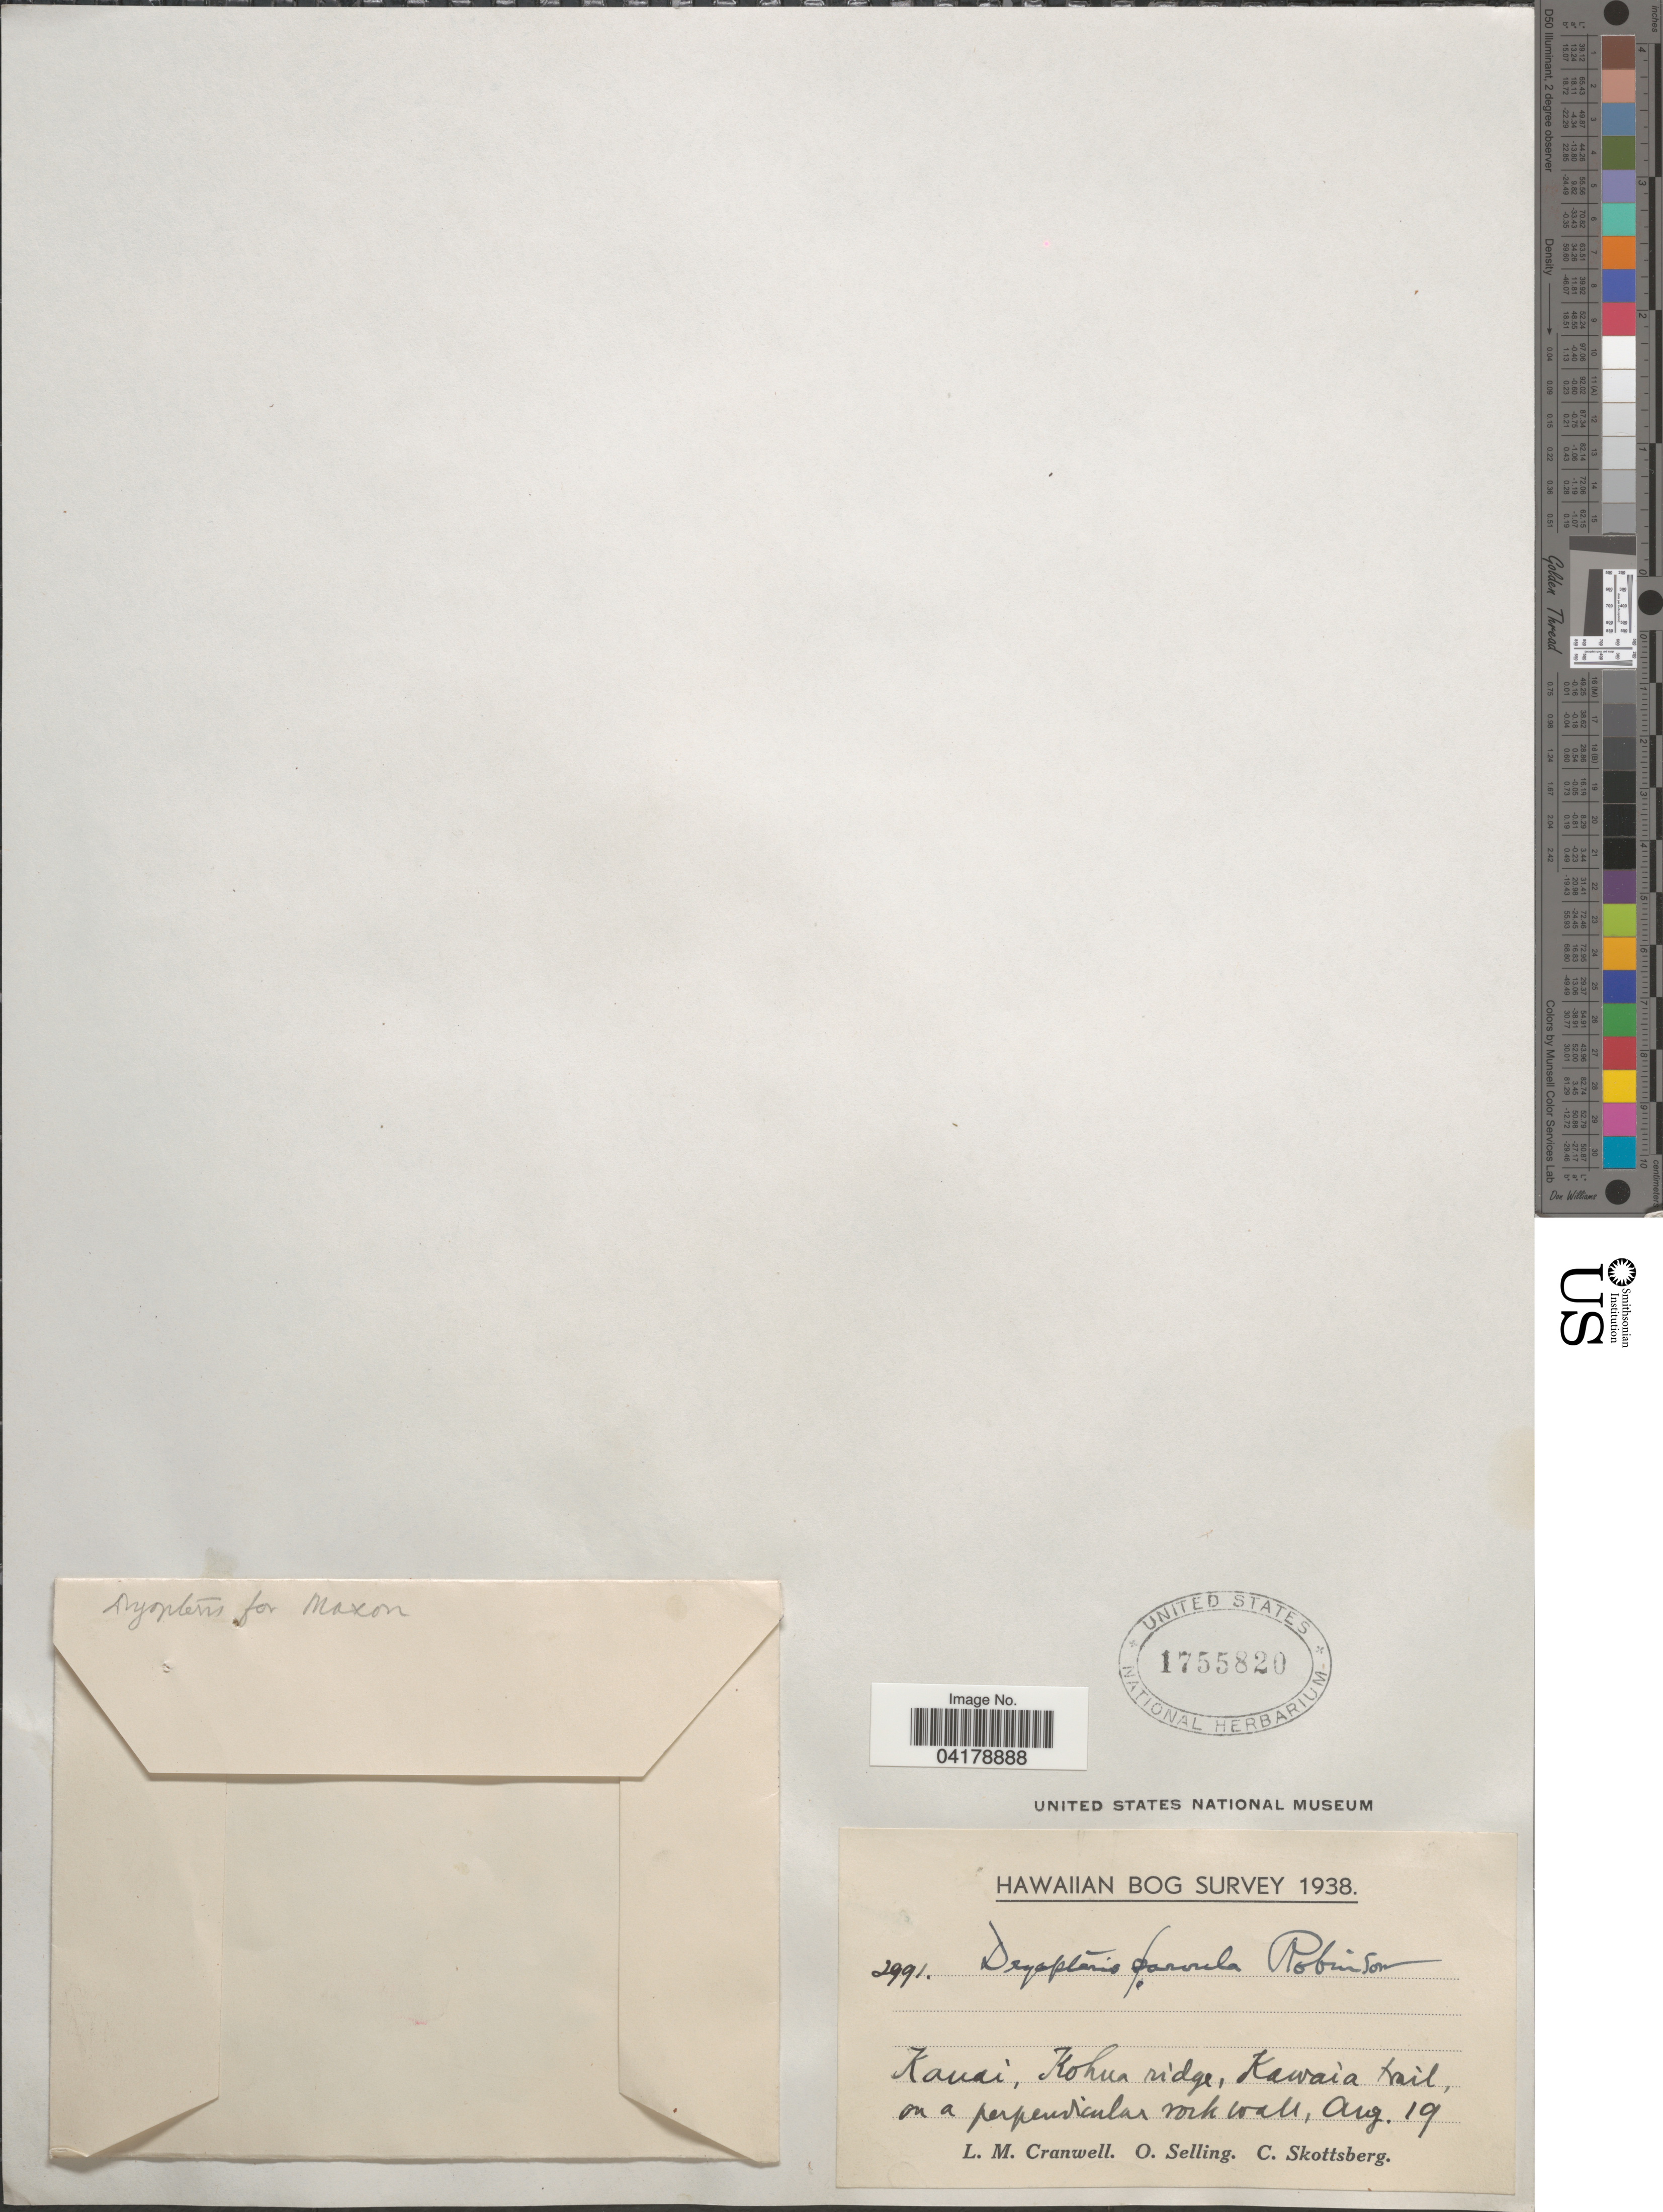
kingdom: Plantae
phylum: Tracheophyta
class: Polypodiopsida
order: Polypodiales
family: Dryopteridaceae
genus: Dryopteris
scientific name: Dryopteris parvula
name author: W. J. Rob.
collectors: L. Cranwell, O. Selling & C. Skottsberg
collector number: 2991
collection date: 1938-08-19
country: United States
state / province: Hawaii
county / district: Kauai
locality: Hawaiian Bog Survey 1938. Kauai, Kohua ridge, Kawaia trail.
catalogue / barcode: US 1755820